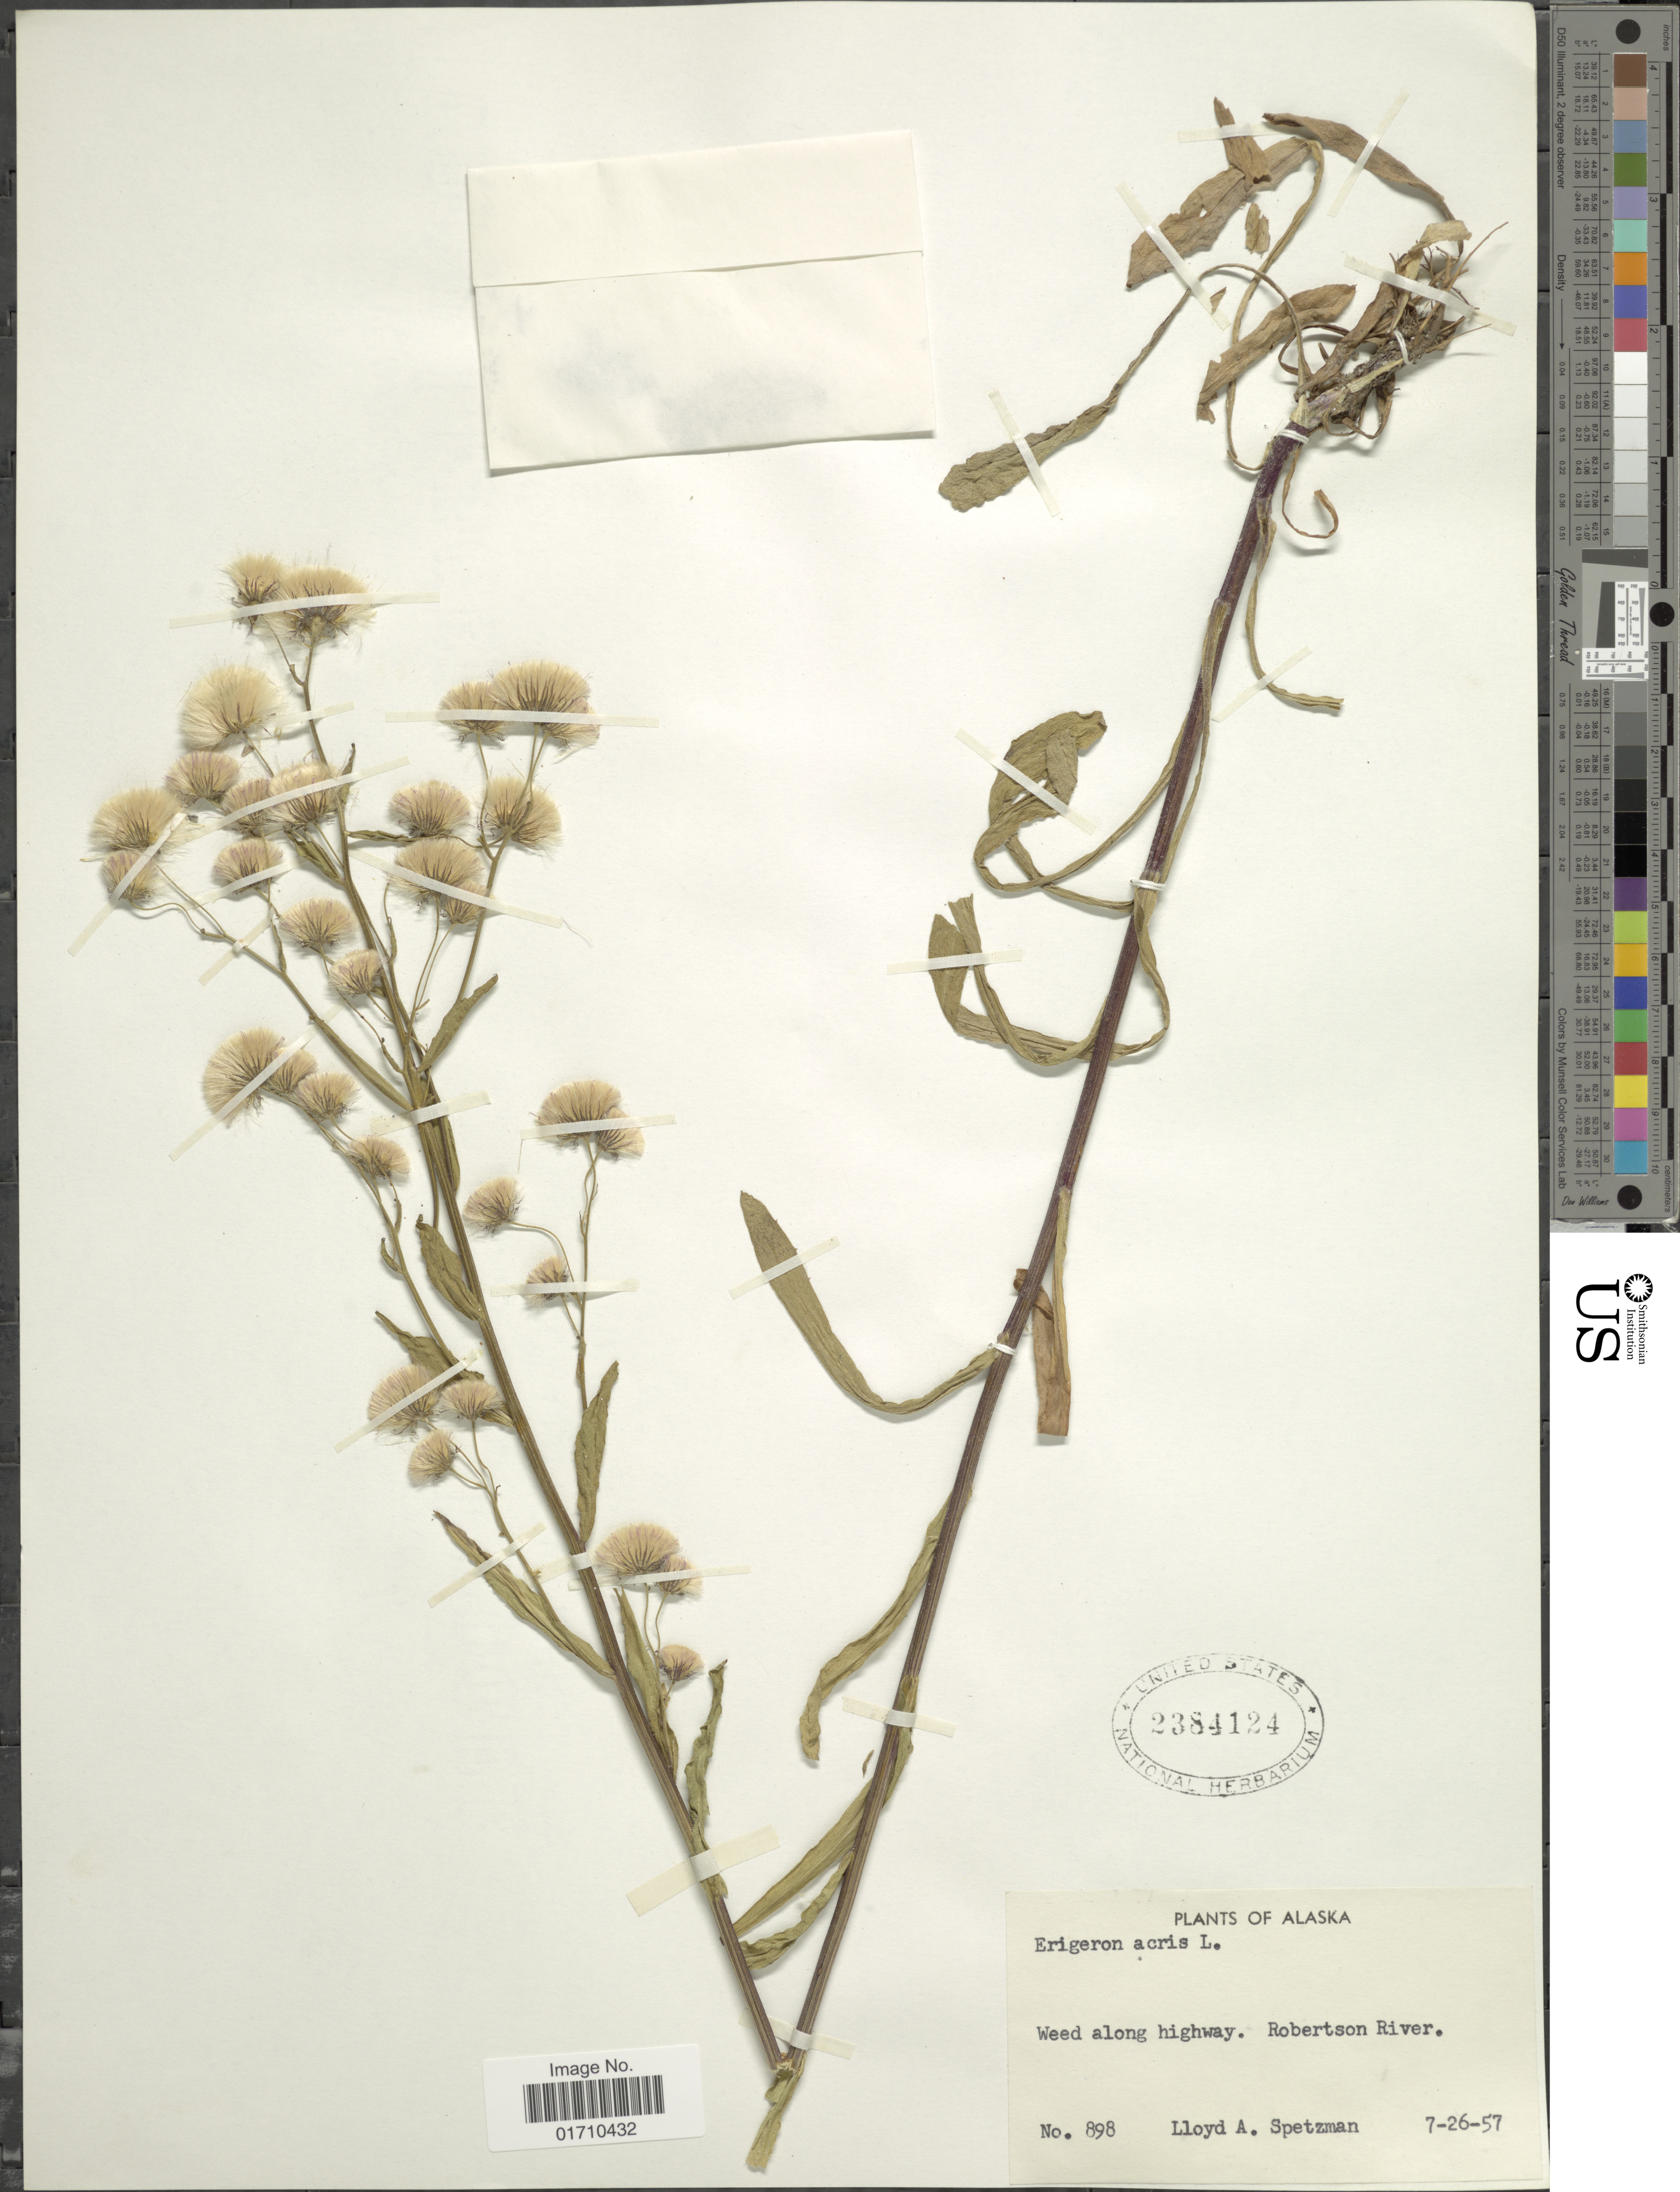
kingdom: Plantae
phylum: Tracheophyta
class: Magnoliopsida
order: Asterales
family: Asteraceae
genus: Erigeron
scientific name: Erigeron acris var. asteroides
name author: (Andrz.) DC.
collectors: L. Spetzman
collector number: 898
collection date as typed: Transcribed d/m/y: 26/7/57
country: United States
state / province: Alaska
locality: Weed along highway. Robertson River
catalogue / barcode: US 2384124